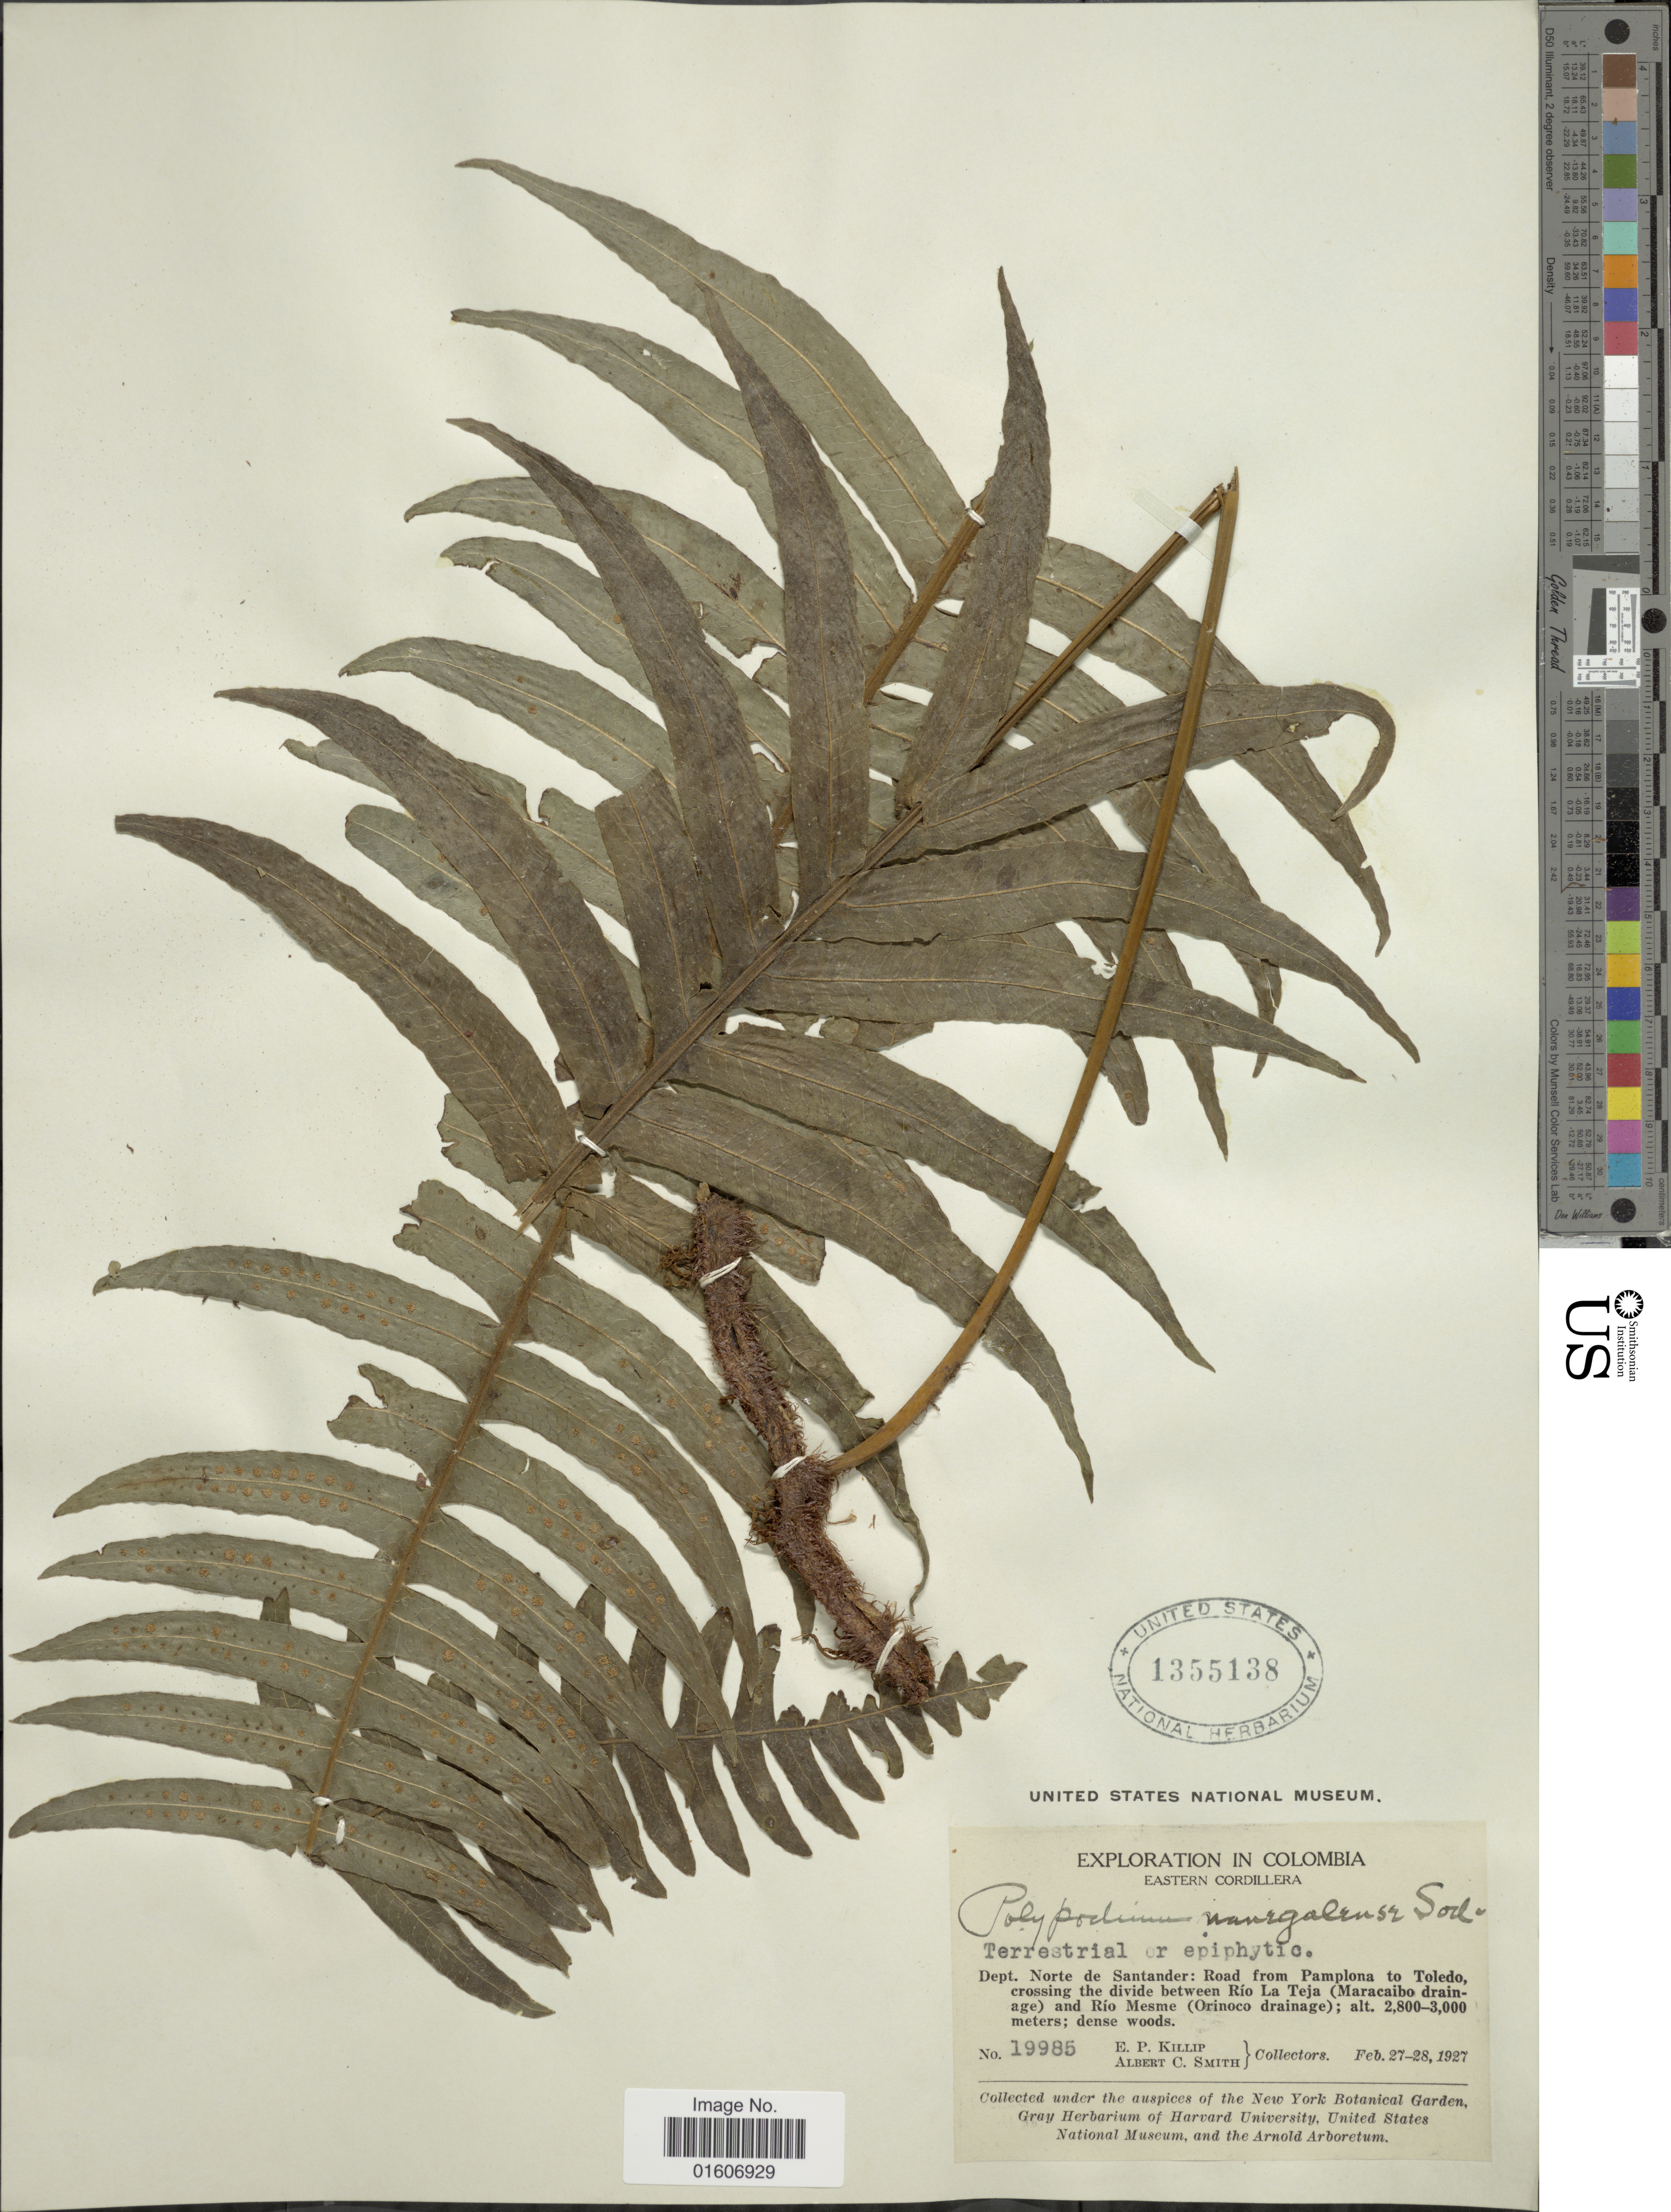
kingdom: Plantae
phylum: Tracheophyta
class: Polypodiopsida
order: Polypodiales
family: Polypodiaceae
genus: Serpocaulon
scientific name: Serpocaulon nanegalense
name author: (Sod.) A.R. Sm.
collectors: A. C. Smith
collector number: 19985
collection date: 1927-02-27/1927-02-28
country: Colombia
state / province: Norte de Santander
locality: Eastern Cordillera, Dept. Norte de Santander: Road from Pamplona to Toledo, crossing the divide between Río La Teja (Maracaibo drainage) and Río Mesme (Orinoco drainage)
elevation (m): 2800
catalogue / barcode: US 1355138